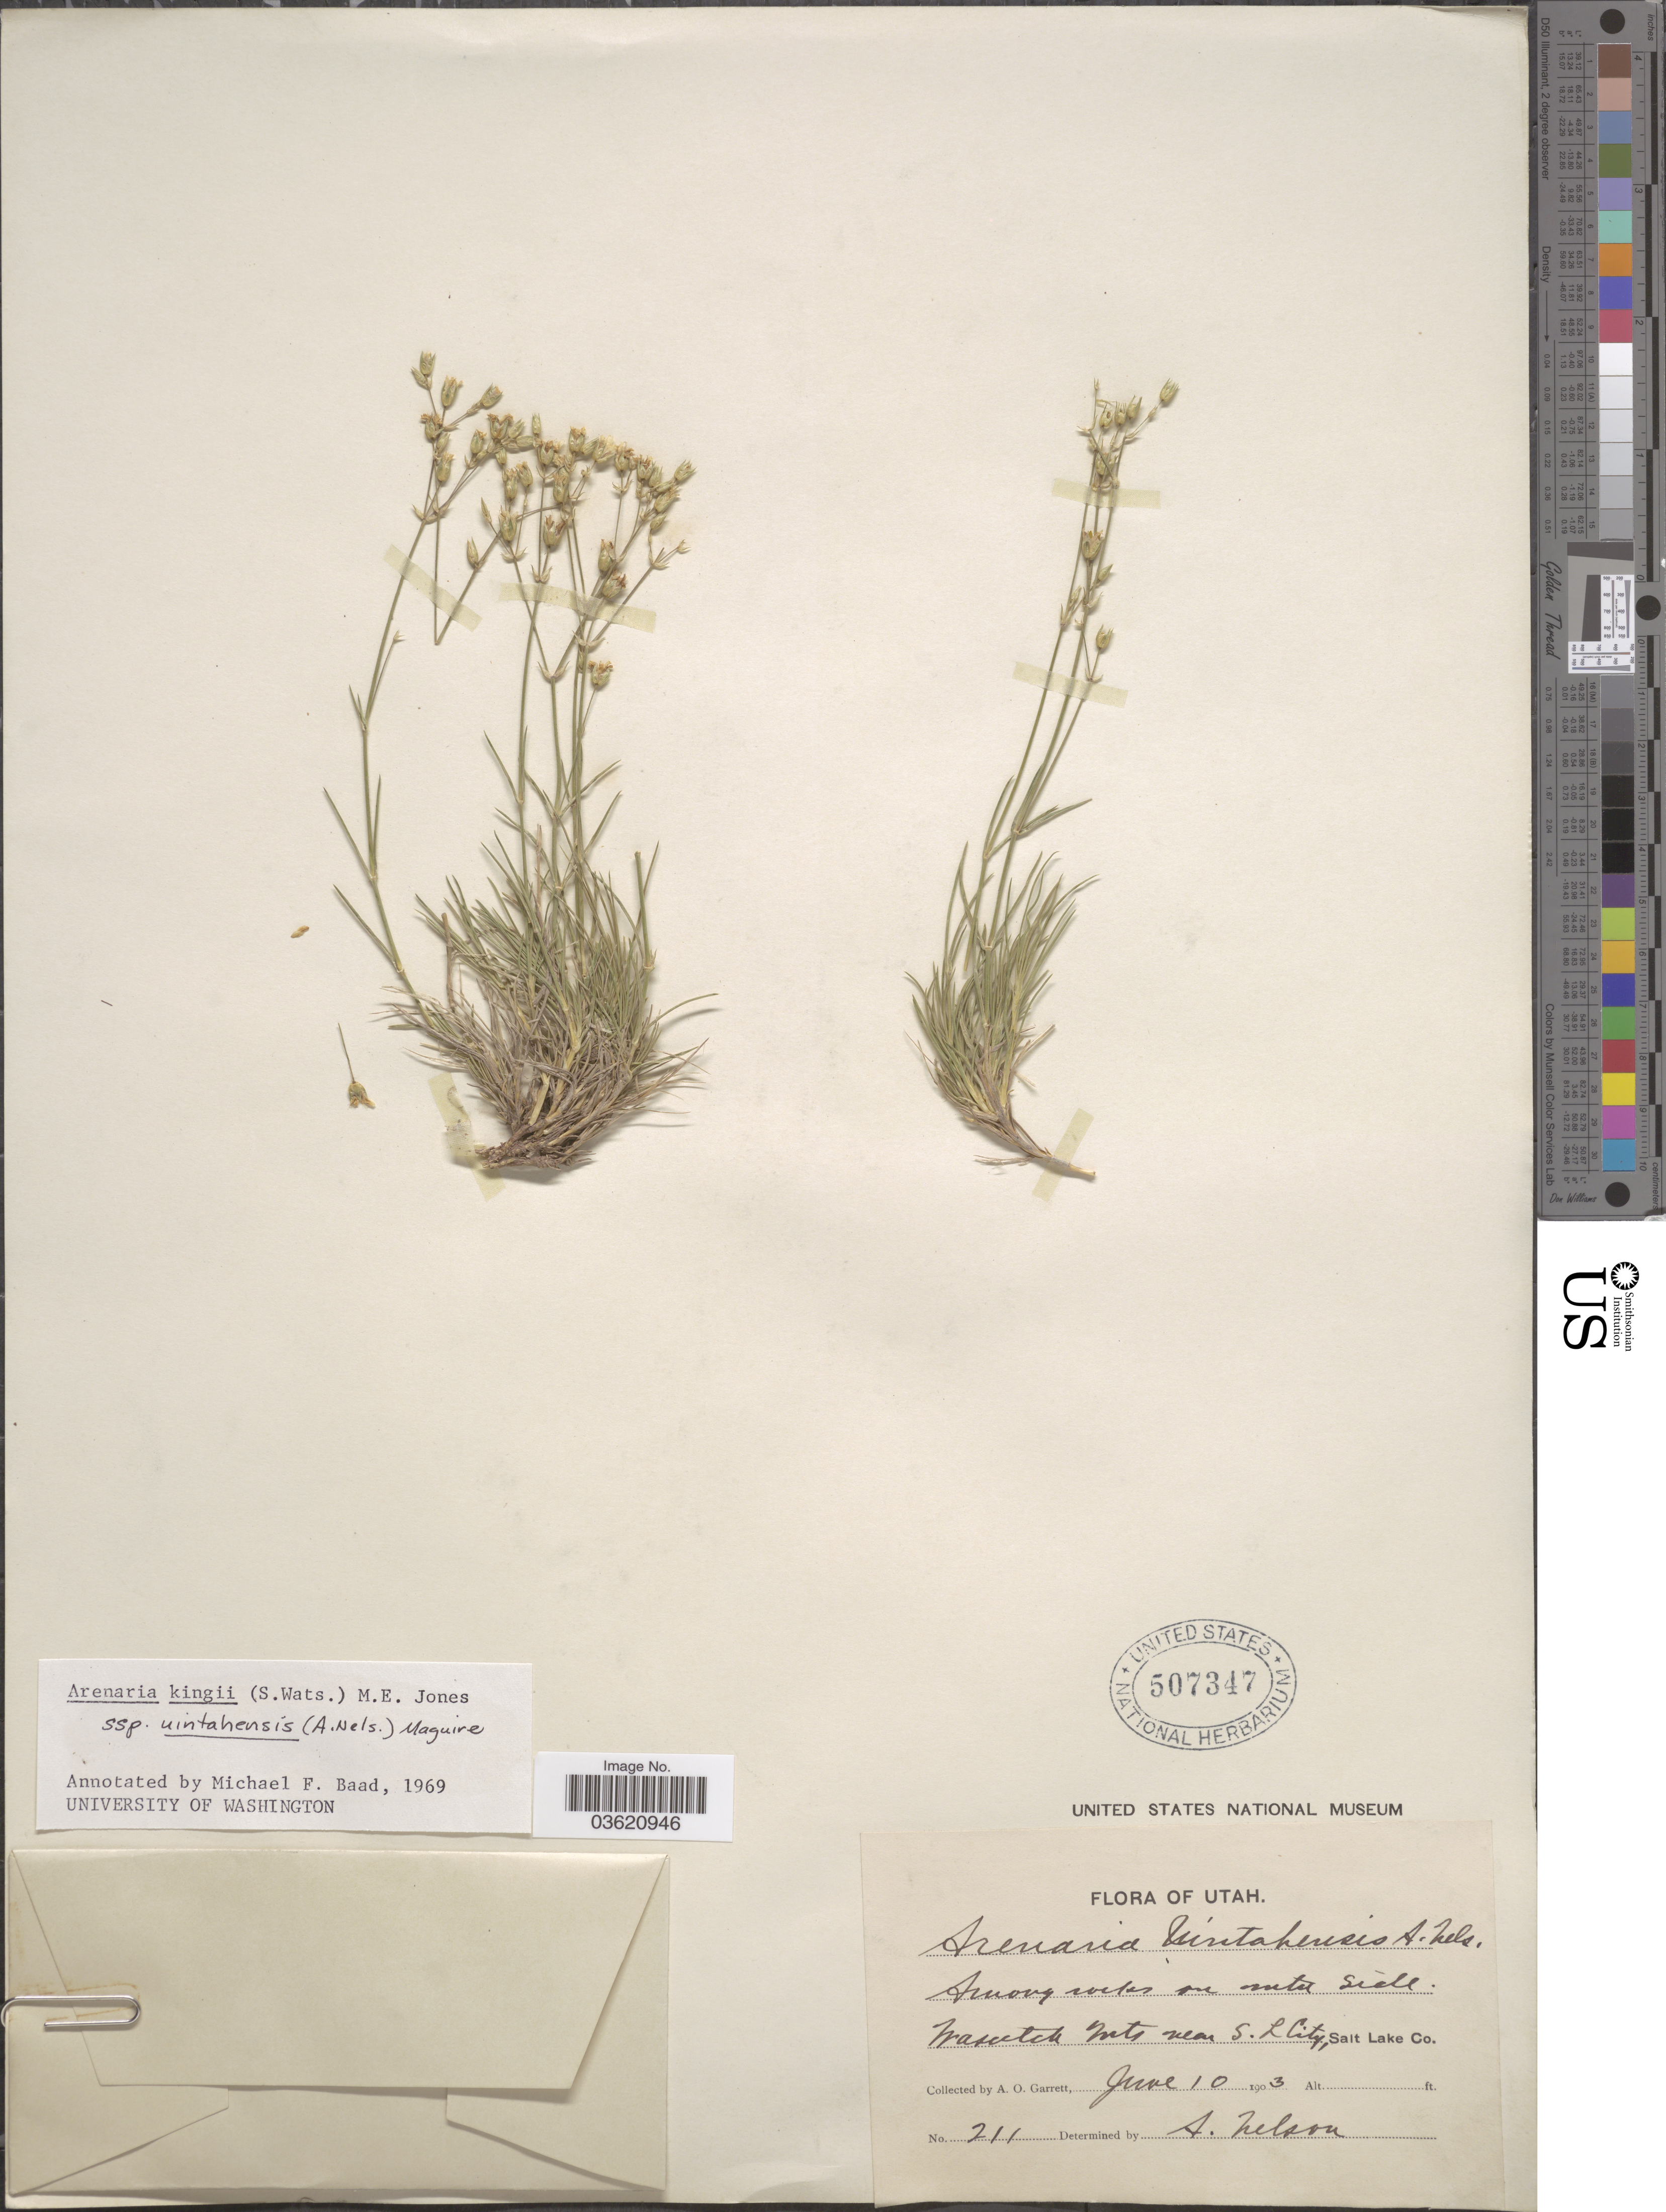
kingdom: Plantae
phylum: Tracheophyta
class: Magnoliopsida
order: Caryophyllales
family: Caryophyllaceae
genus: Eremogone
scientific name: Eremogone kingii var. glabrescens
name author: (S. Watson) Dorn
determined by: U.S. National Herbarium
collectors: A. O. Garrett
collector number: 211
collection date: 1903-06-10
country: United States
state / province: Utah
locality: On mtn side. Wasatch Mts near S. L City, Salt Lake Co.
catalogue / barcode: US 507347